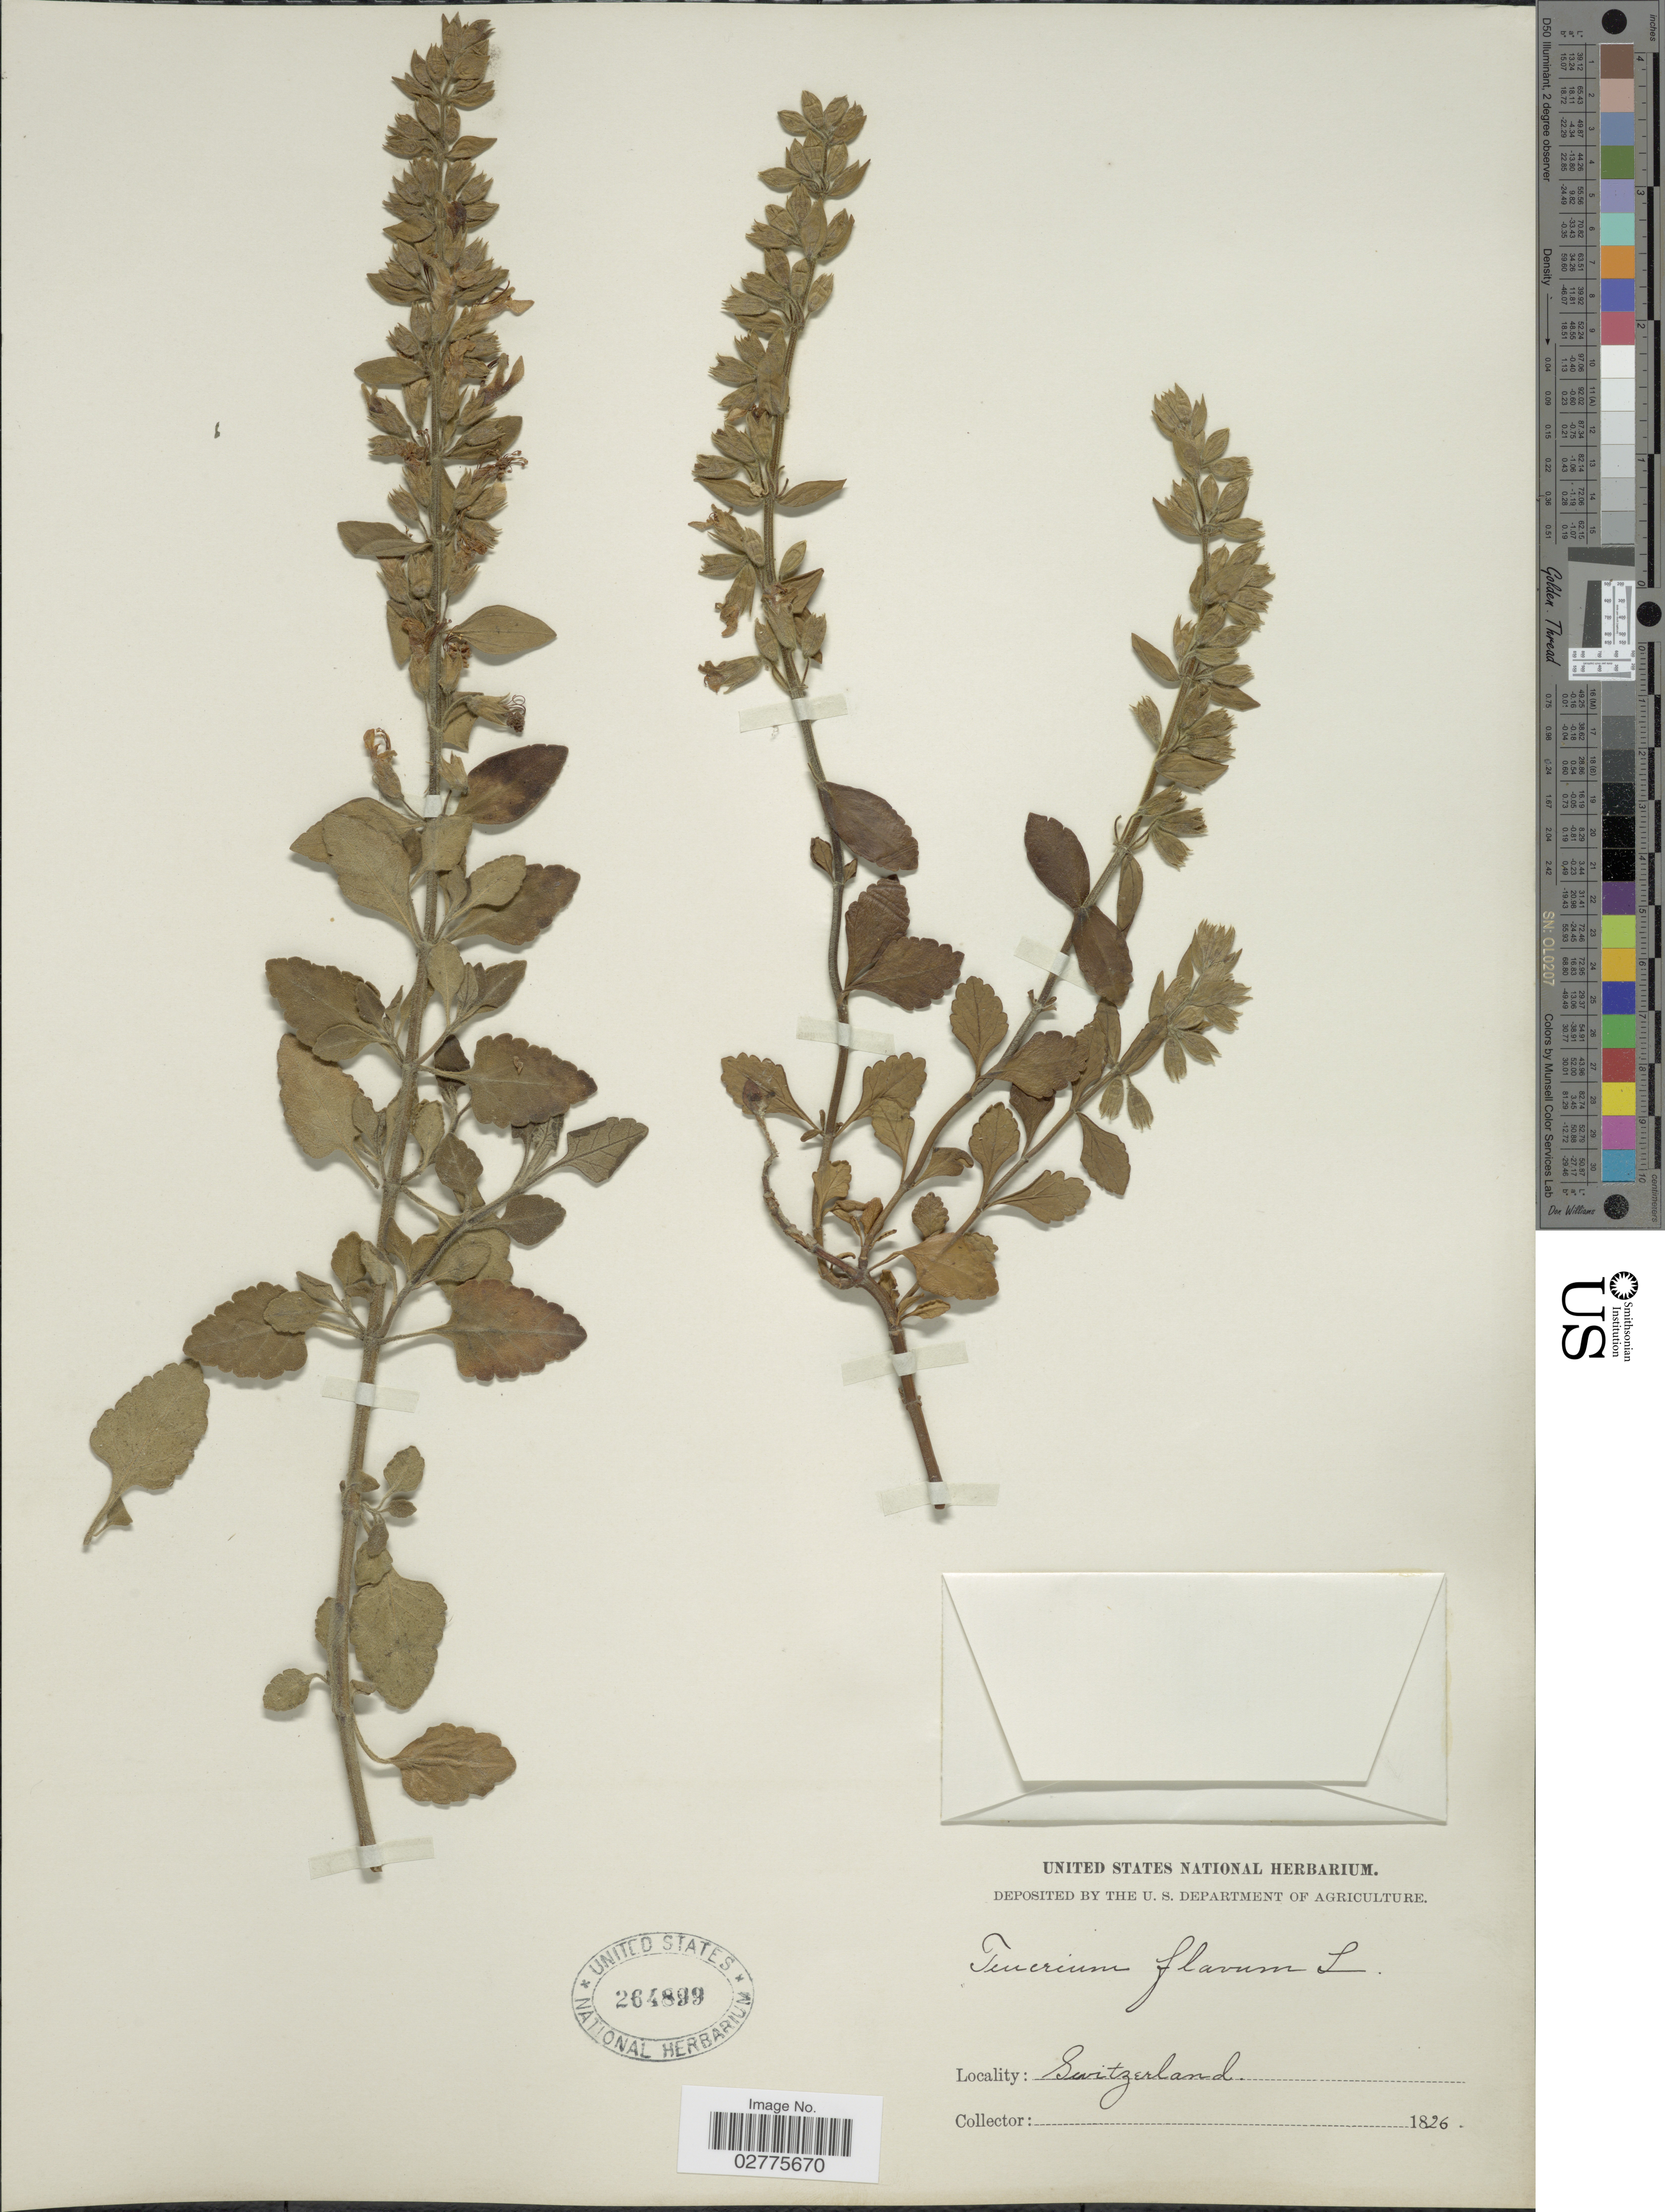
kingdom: Plantae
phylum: Tracheophyta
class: Magnoliopsida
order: Lamiales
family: Lamiaceae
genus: Teucrium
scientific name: Teucrium flavum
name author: L.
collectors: ex herb. United States National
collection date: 1826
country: Switzerland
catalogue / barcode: US 264899